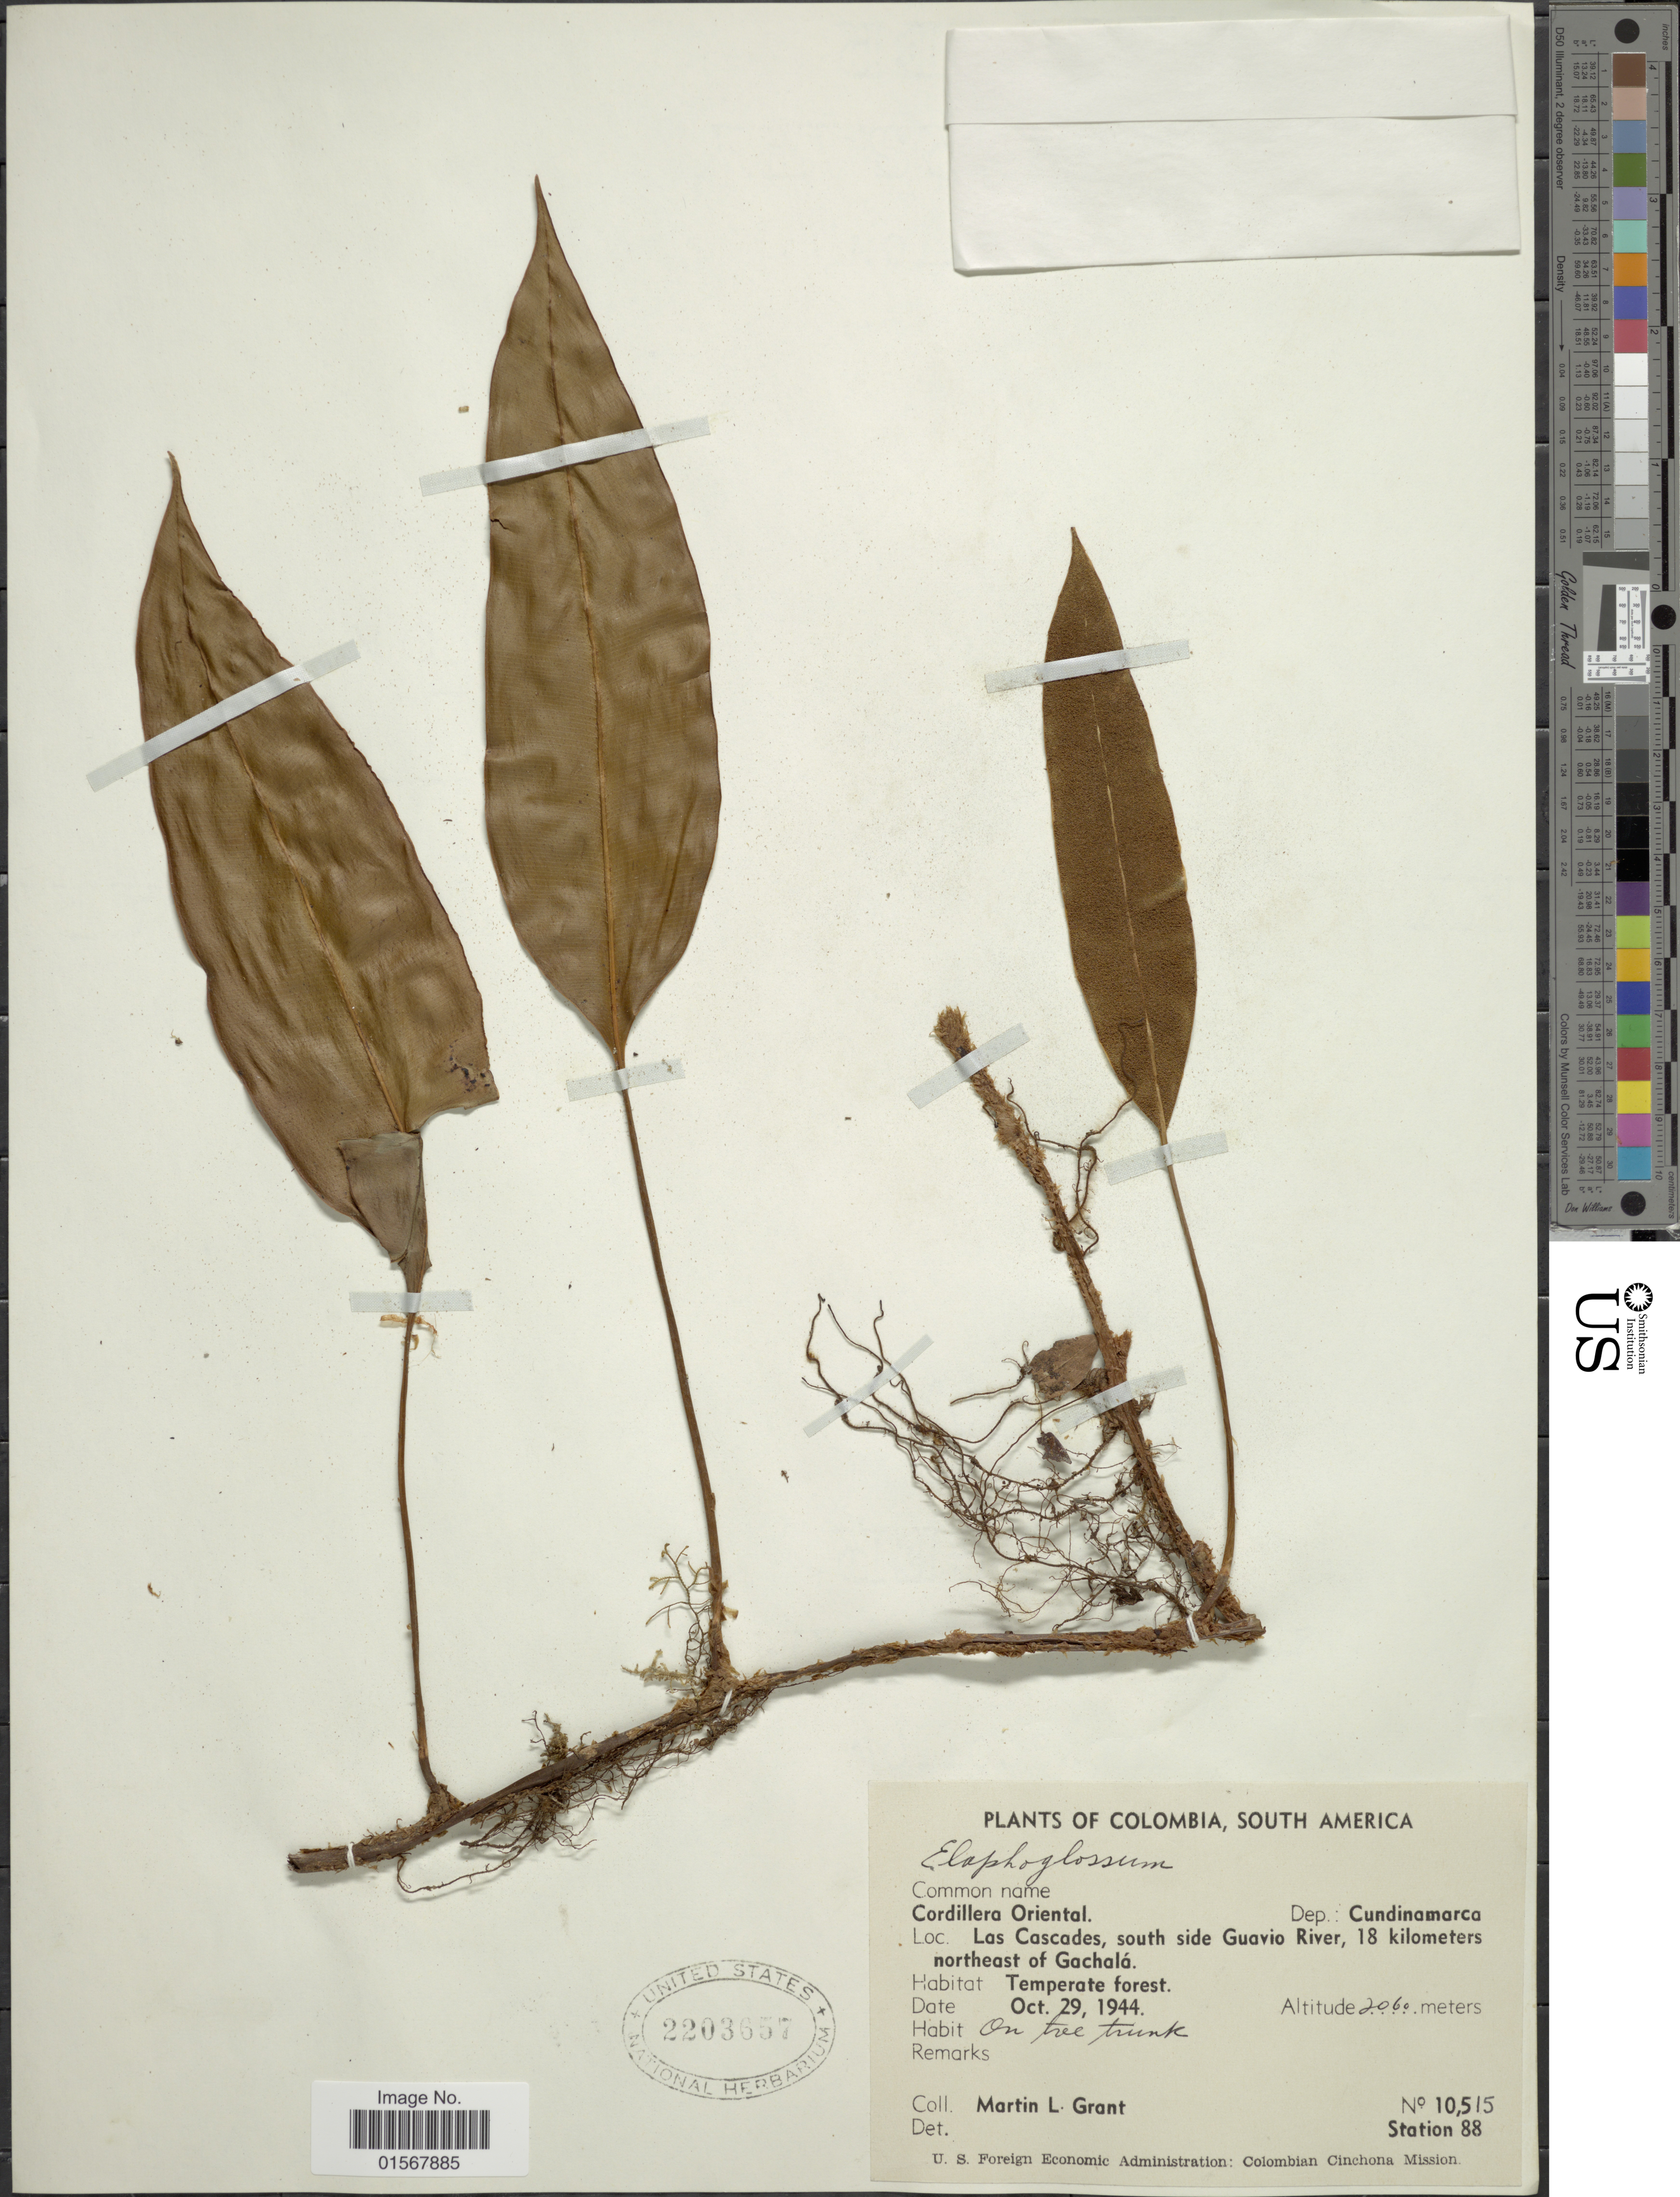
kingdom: Plantae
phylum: Tracheophyta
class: Polypodiopsida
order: Polypodiales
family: Dryopteridaceae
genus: Elaphoglossum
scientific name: Elaphoglossum sp.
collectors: M. L. Grant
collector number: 10515 Station 88?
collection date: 1944-10-29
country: Colombia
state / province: Cundinamarca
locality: Cordillera Oriental, Dep.: Cundinamarca, Las Cascades, south side Guavio river, 18 kilometers northeast of Gachala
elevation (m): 2060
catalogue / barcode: US 2203657